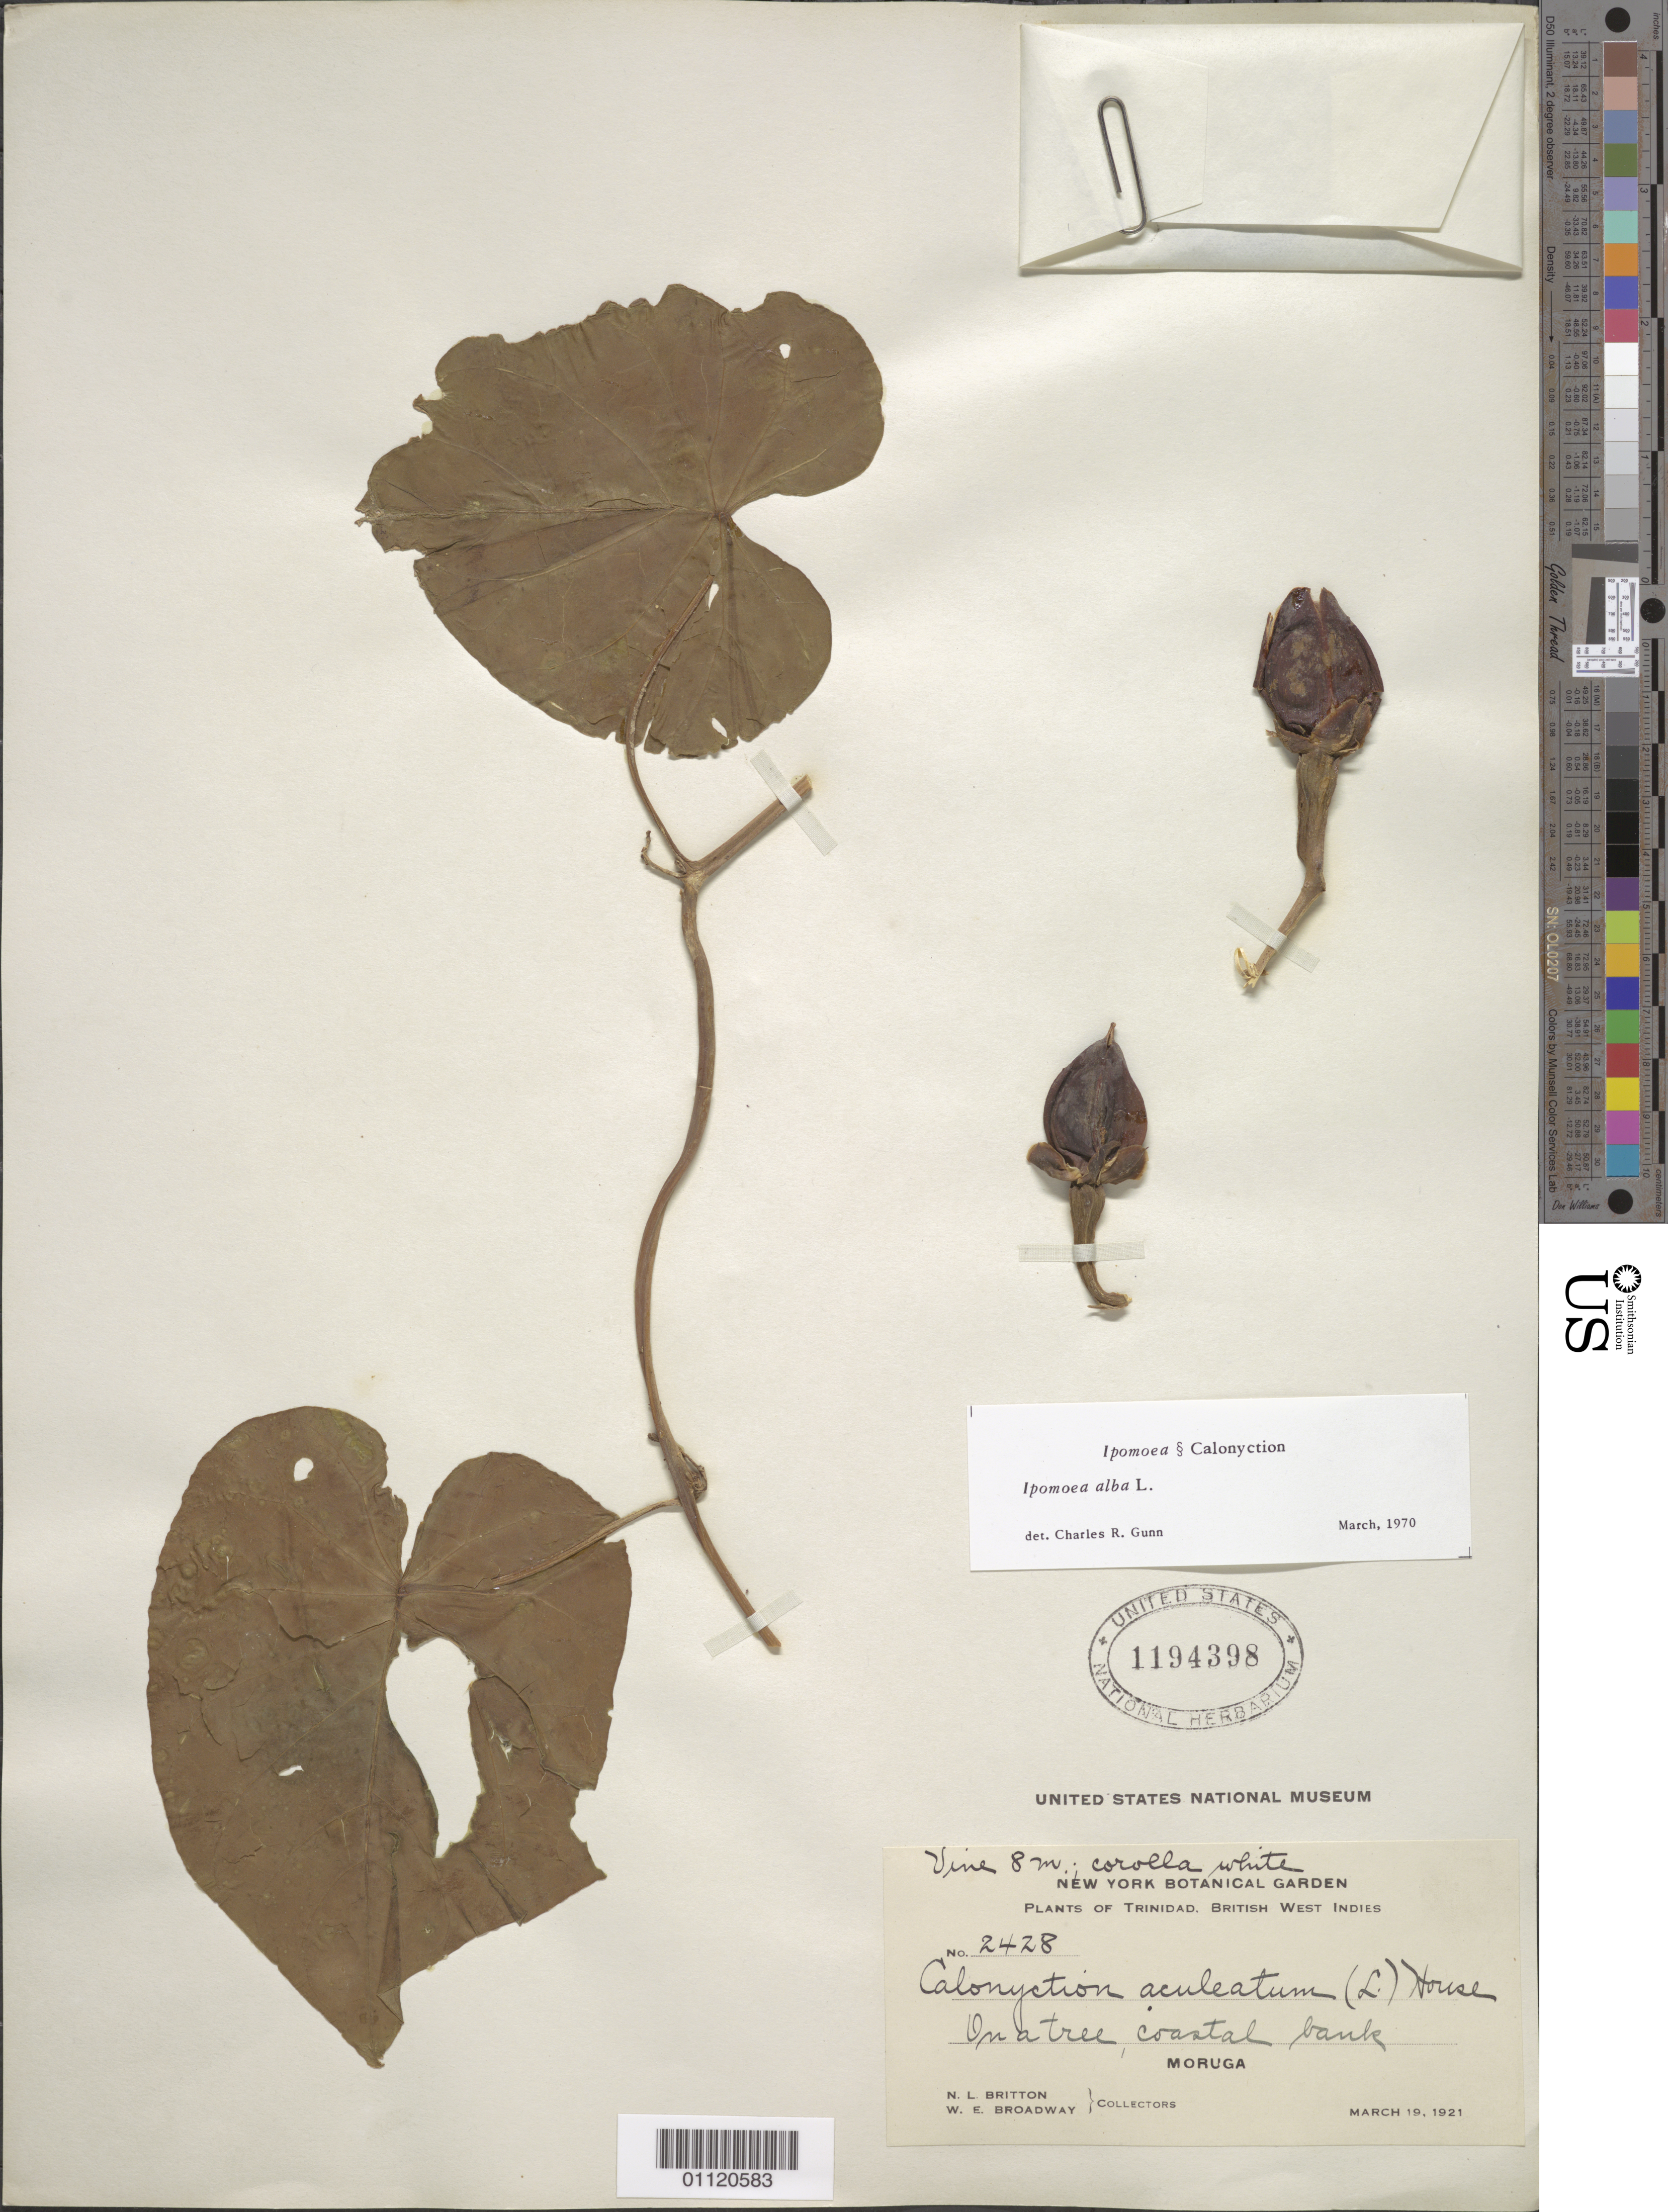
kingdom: Plantae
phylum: Tracheophyta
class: Magnoliopsida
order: Solanales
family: Convolvulaceae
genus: Ipomoea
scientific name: Ipomoea alba L.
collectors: N. Britton & W. E. Broadway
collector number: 2428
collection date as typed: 19 Mar 1921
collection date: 1921-03-19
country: Trinidad and Tobago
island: Trinidad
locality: Moruga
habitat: on a tree, coastal bank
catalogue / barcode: US 1194398